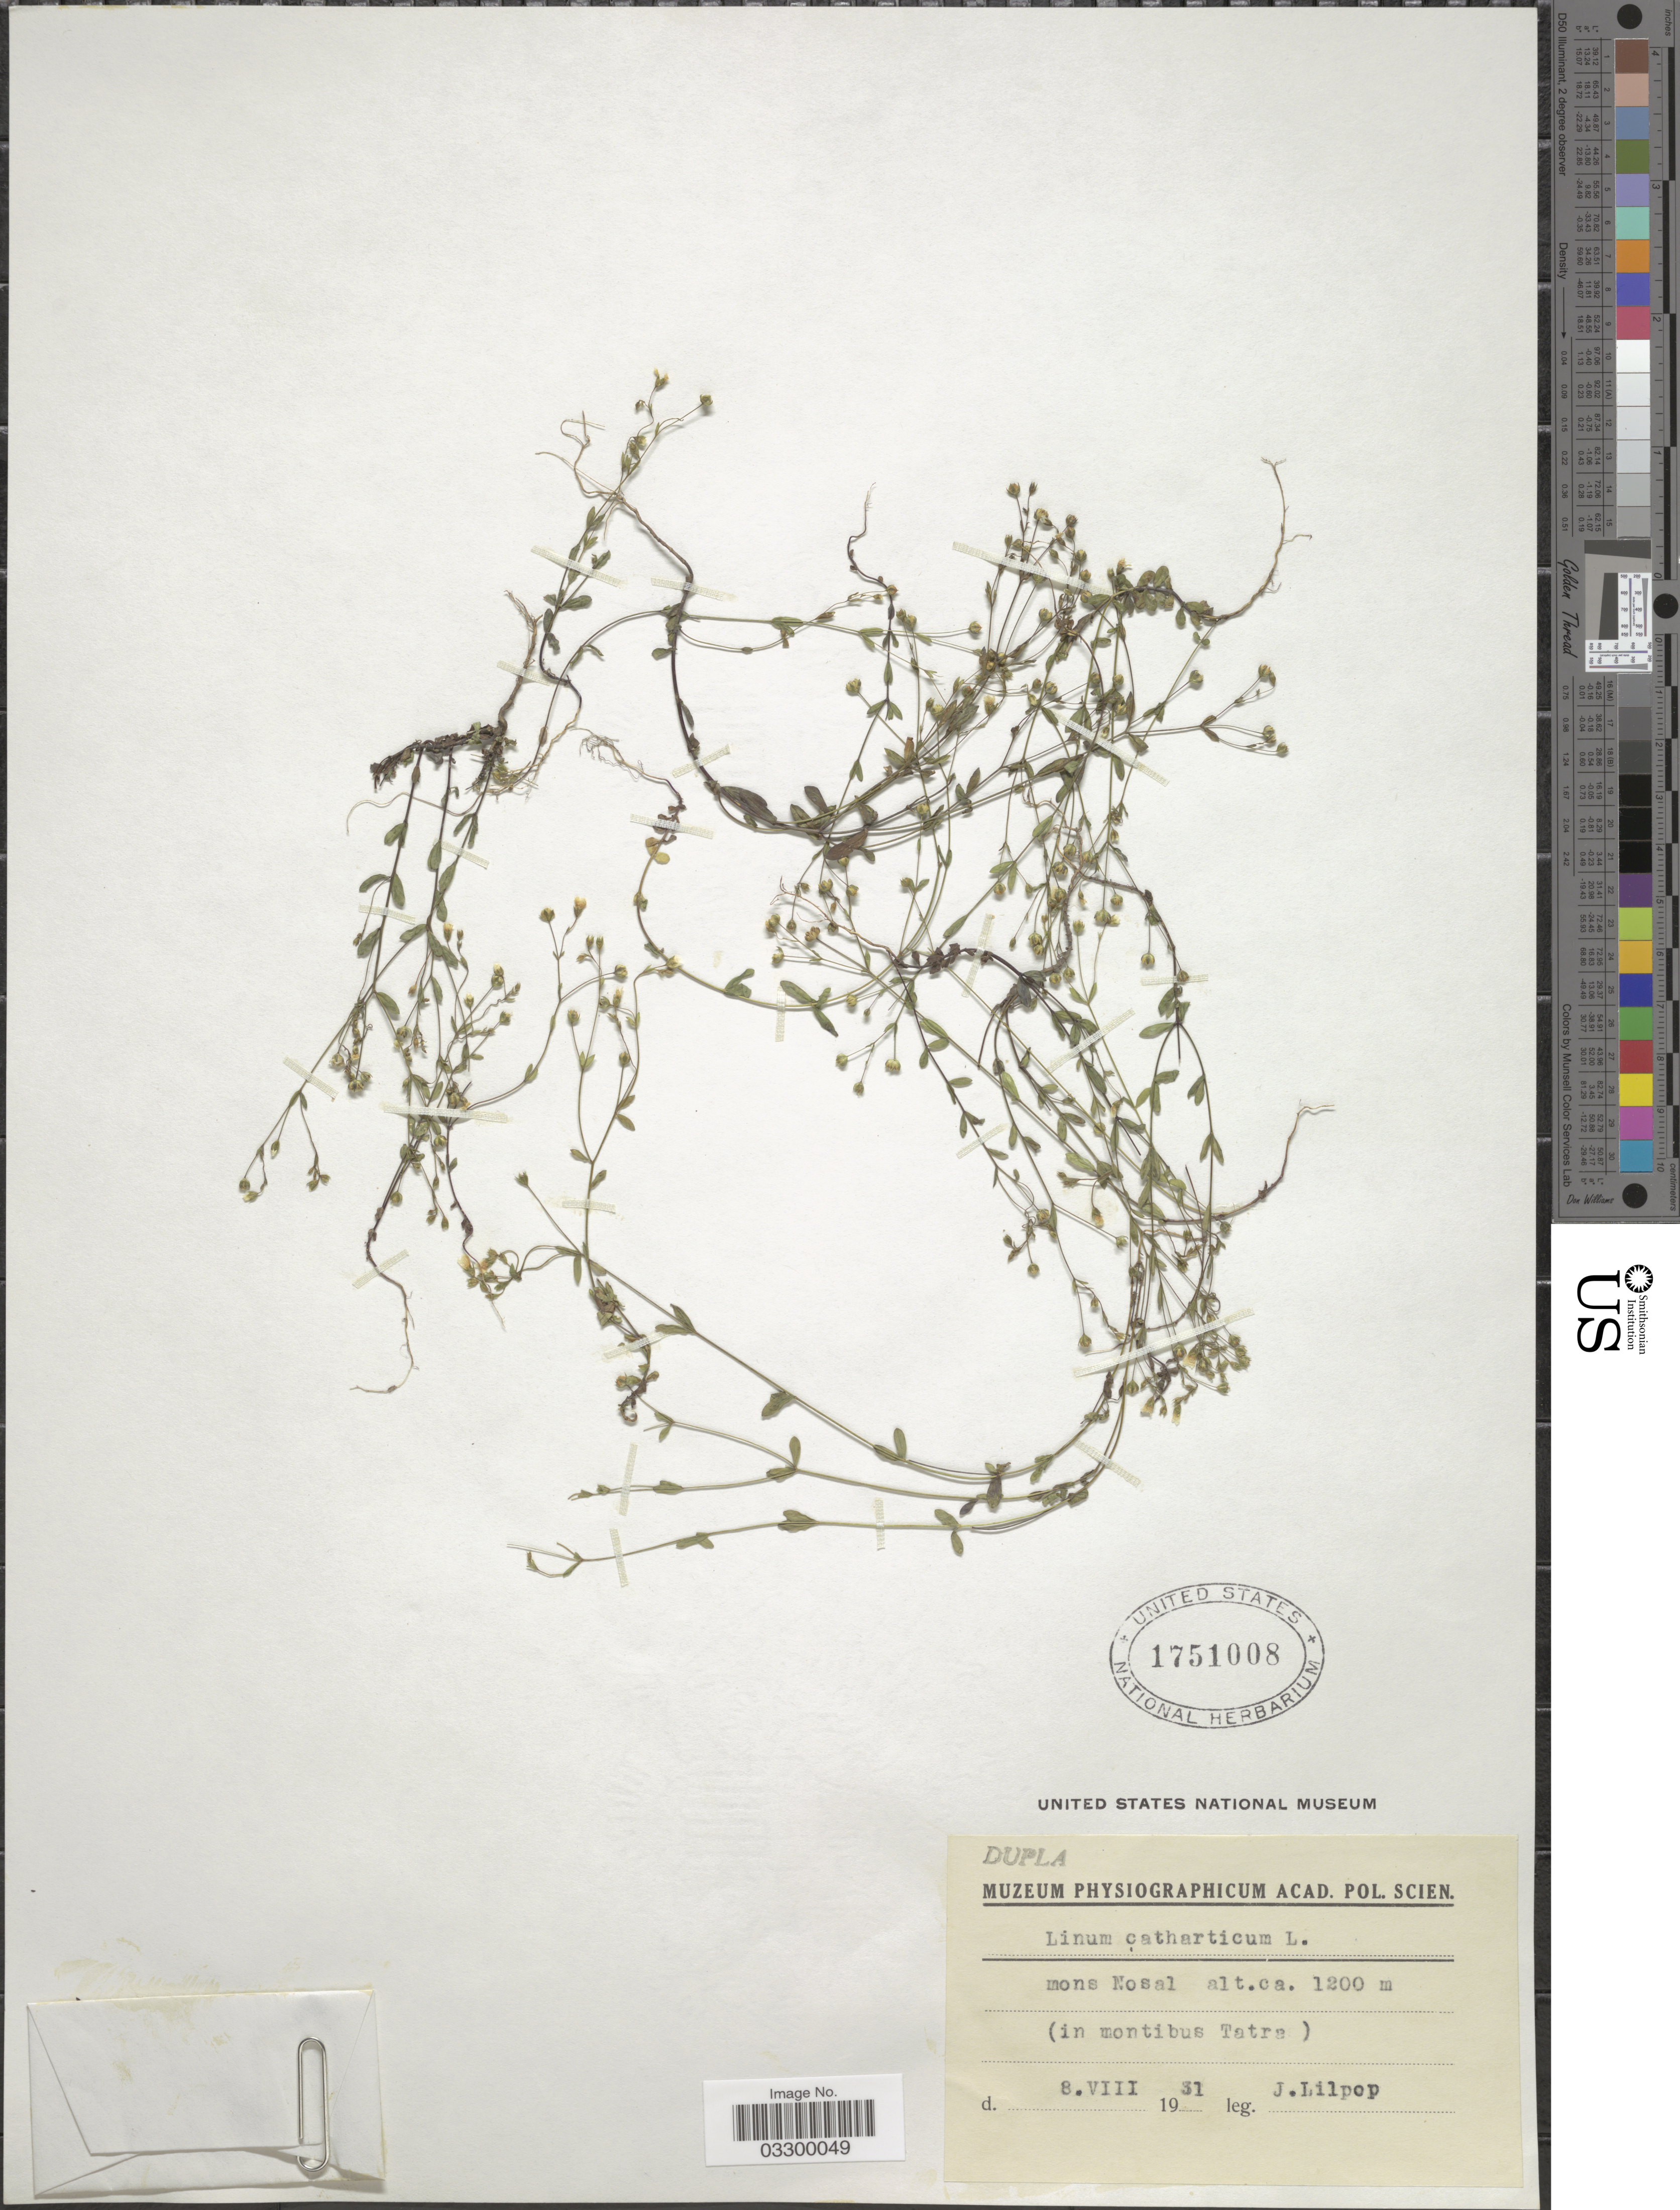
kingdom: Plantae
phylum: Tracheophyta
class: Magnoliopsida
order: Malpighiales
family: Linaceae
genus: Linum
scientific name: Linum catharticum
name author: L.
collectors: J. Lilpop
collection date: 1931-08-08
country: Poland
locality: Mons Nosal (in montibus Tatra).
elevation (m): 1200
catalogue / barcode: US 1751008